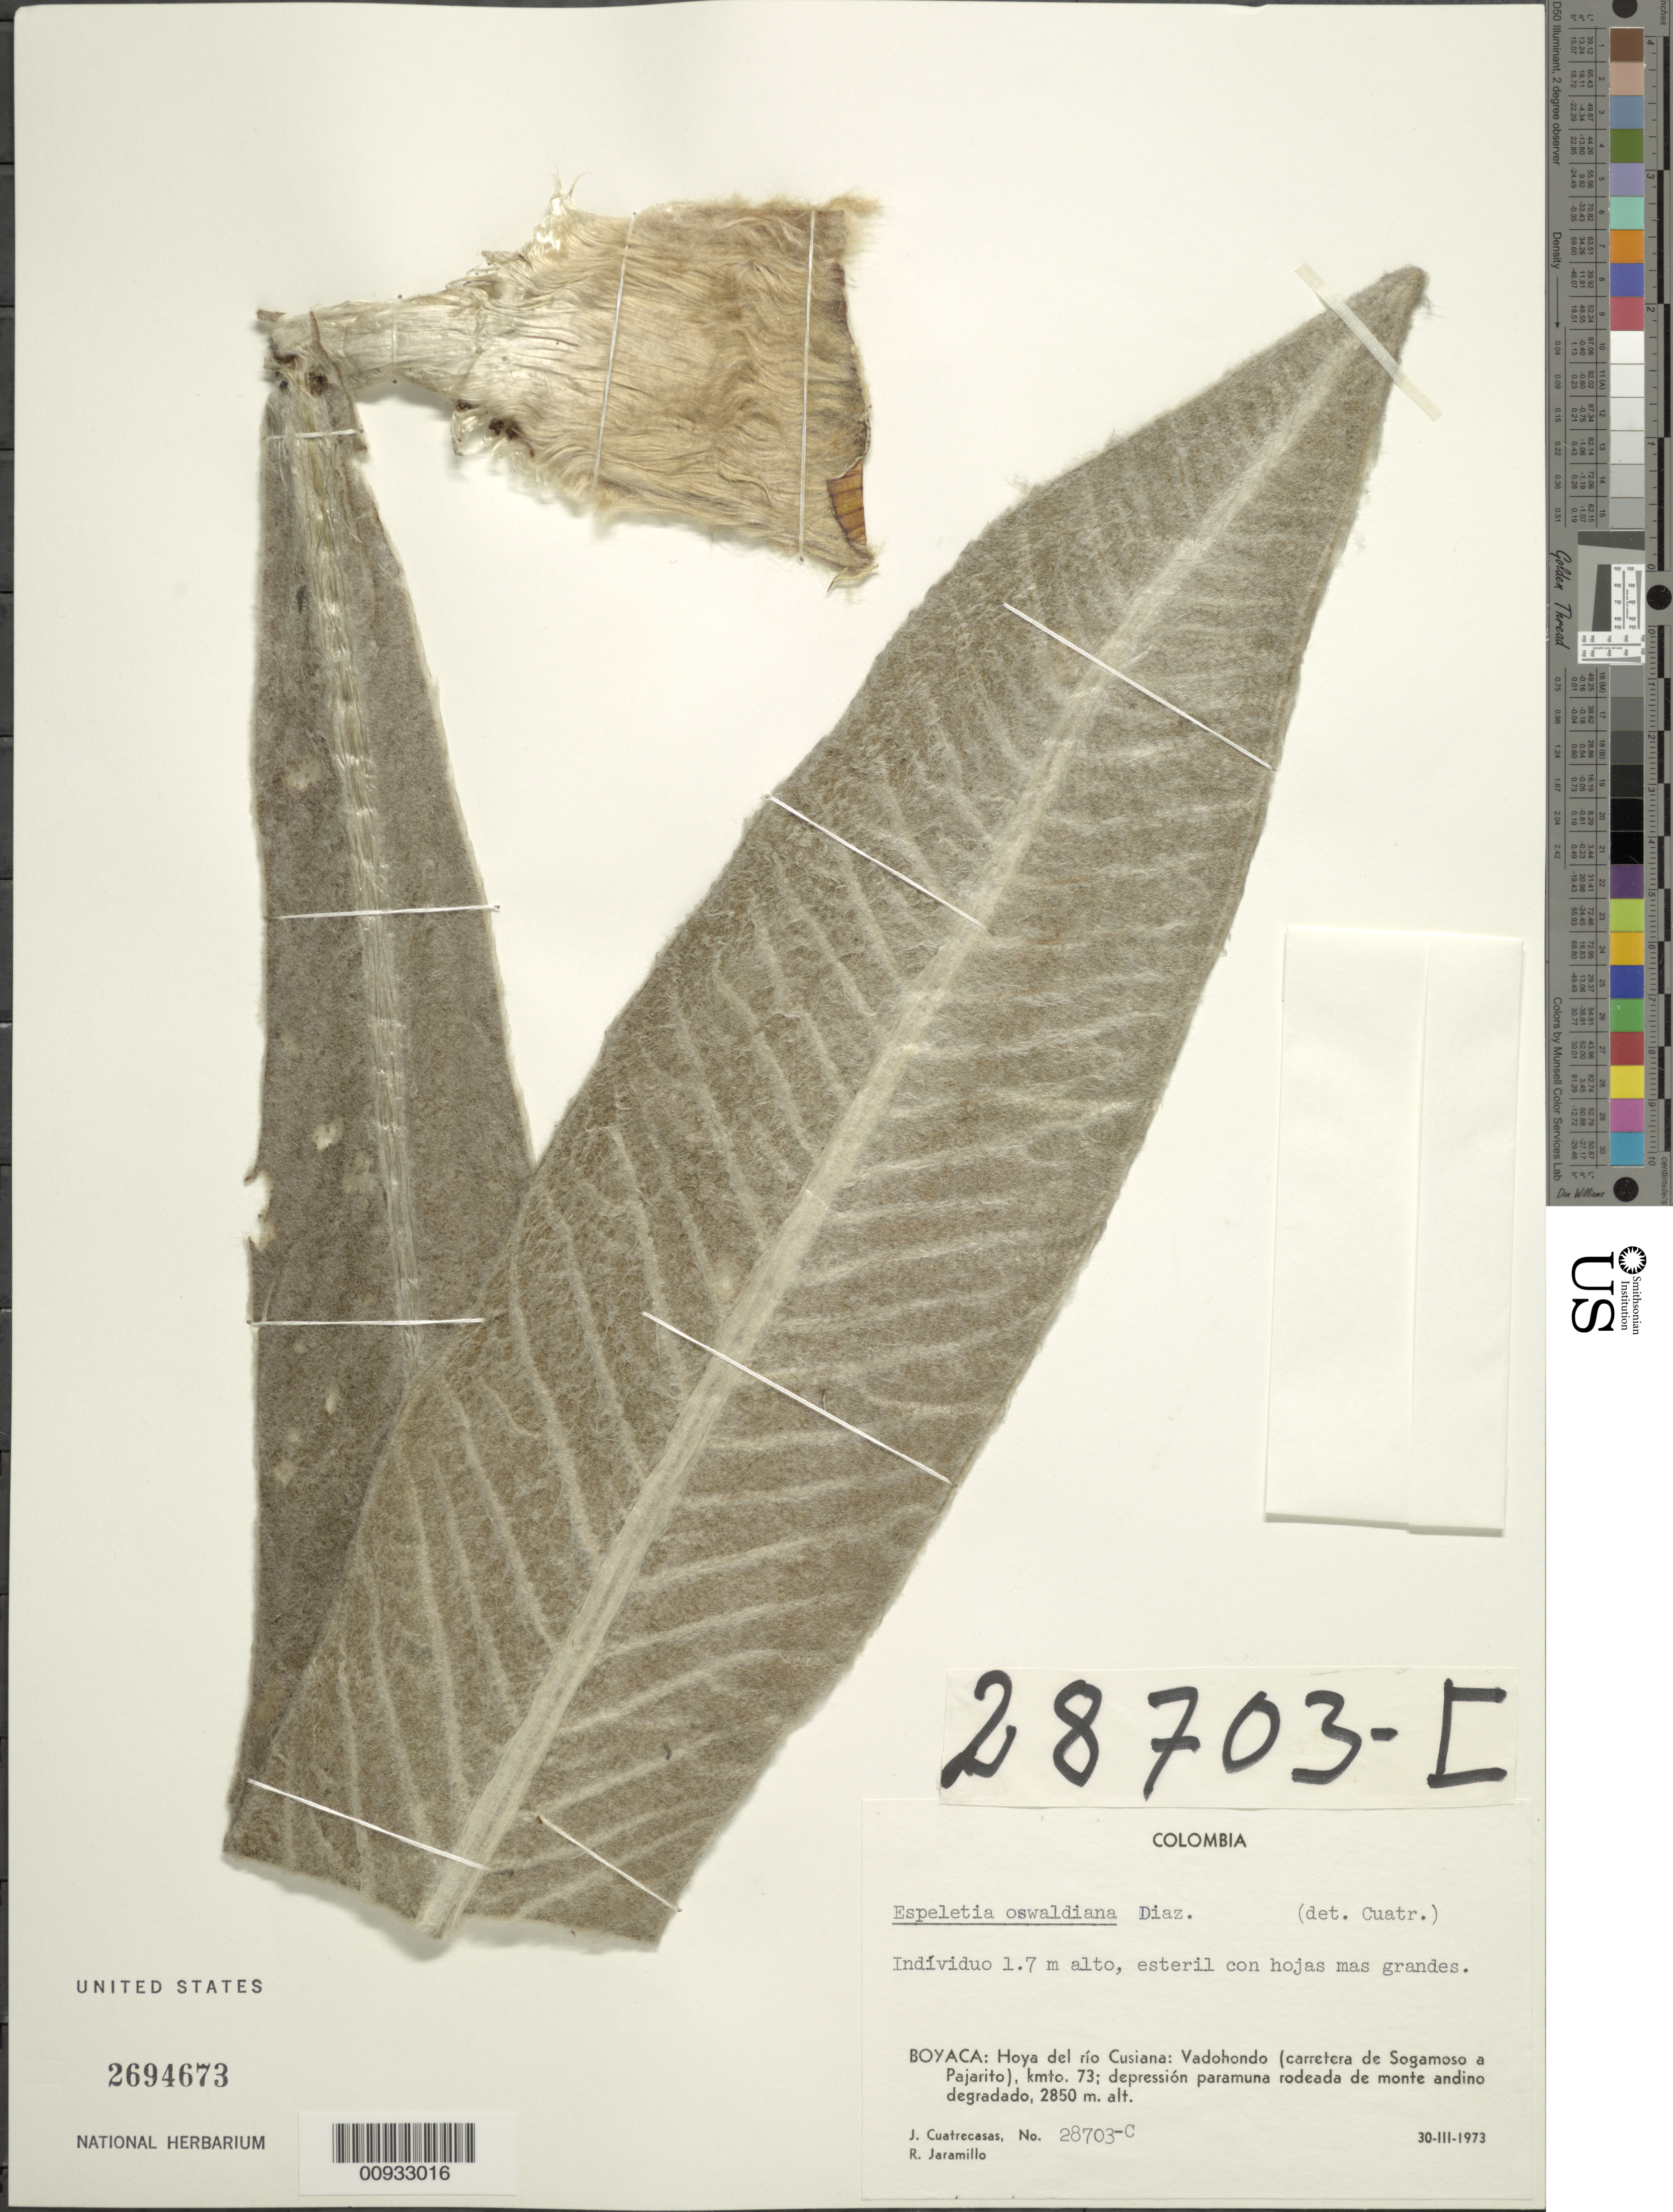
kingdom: Plantae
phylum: Tracheophyta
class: Magnoliopsida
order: Asterales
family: Asteraceae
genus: Espeletia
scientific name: Espeletia oswaldiana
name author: S. Díaz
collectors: J. Cuatrecasas & R. Jaramillo M.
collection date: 1973-03-30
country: Colombia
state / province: Boyacá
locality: Hoya del Río Cusiana: Vadohondo (carretera de Sogamoso a Pajarito), km 73.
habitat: Depresión paramuna rodeada de monte andino degradado.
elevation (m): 2850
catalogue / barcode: US 2694673